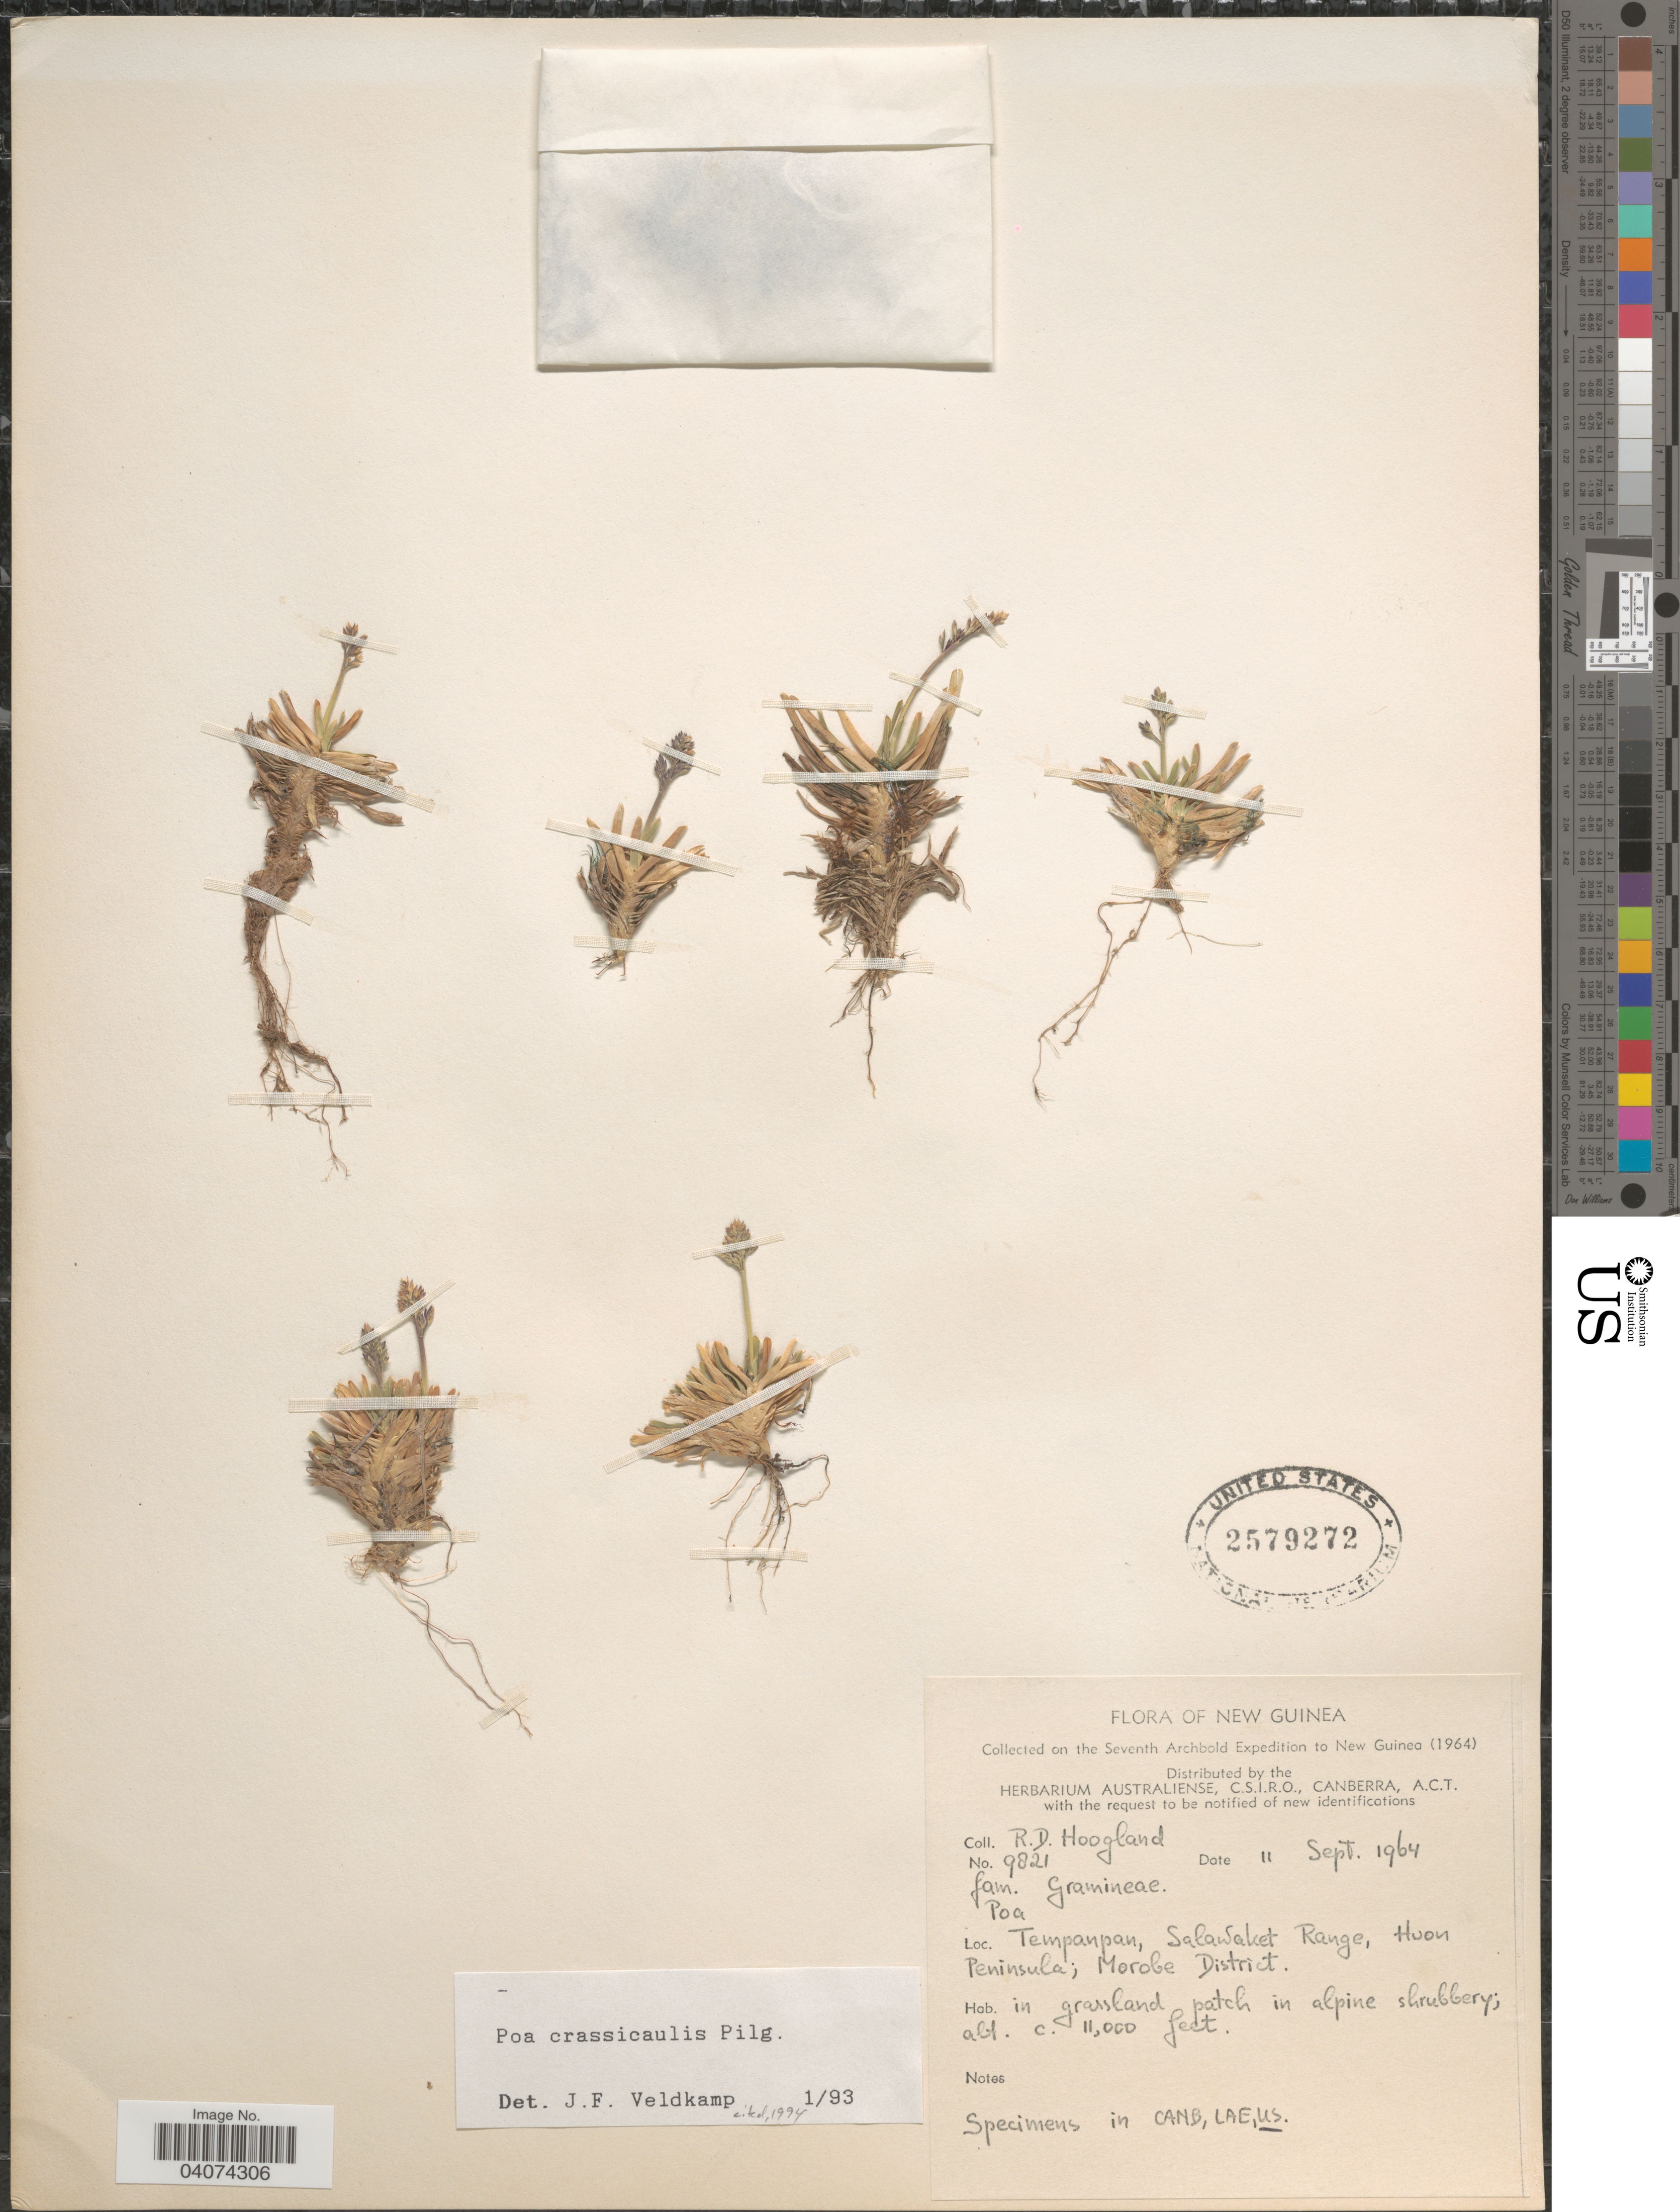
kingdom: Plantae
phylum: Tracheophyta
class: Liliopsida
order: Poales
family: Poaceae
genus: Poa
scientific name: Poa crassicaulis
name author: Pilg.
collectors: R. D. Hoogland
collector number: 9821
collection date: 1964-09-11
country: Papua New Guinea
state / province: Morobe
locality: New Guinea. The Seventh Archbold Expedition to New Guinea (1964). Tempanpan, Salawaket Range, Huon Peninsula; Morobe District.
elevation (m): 3353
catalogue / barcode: US 2579272